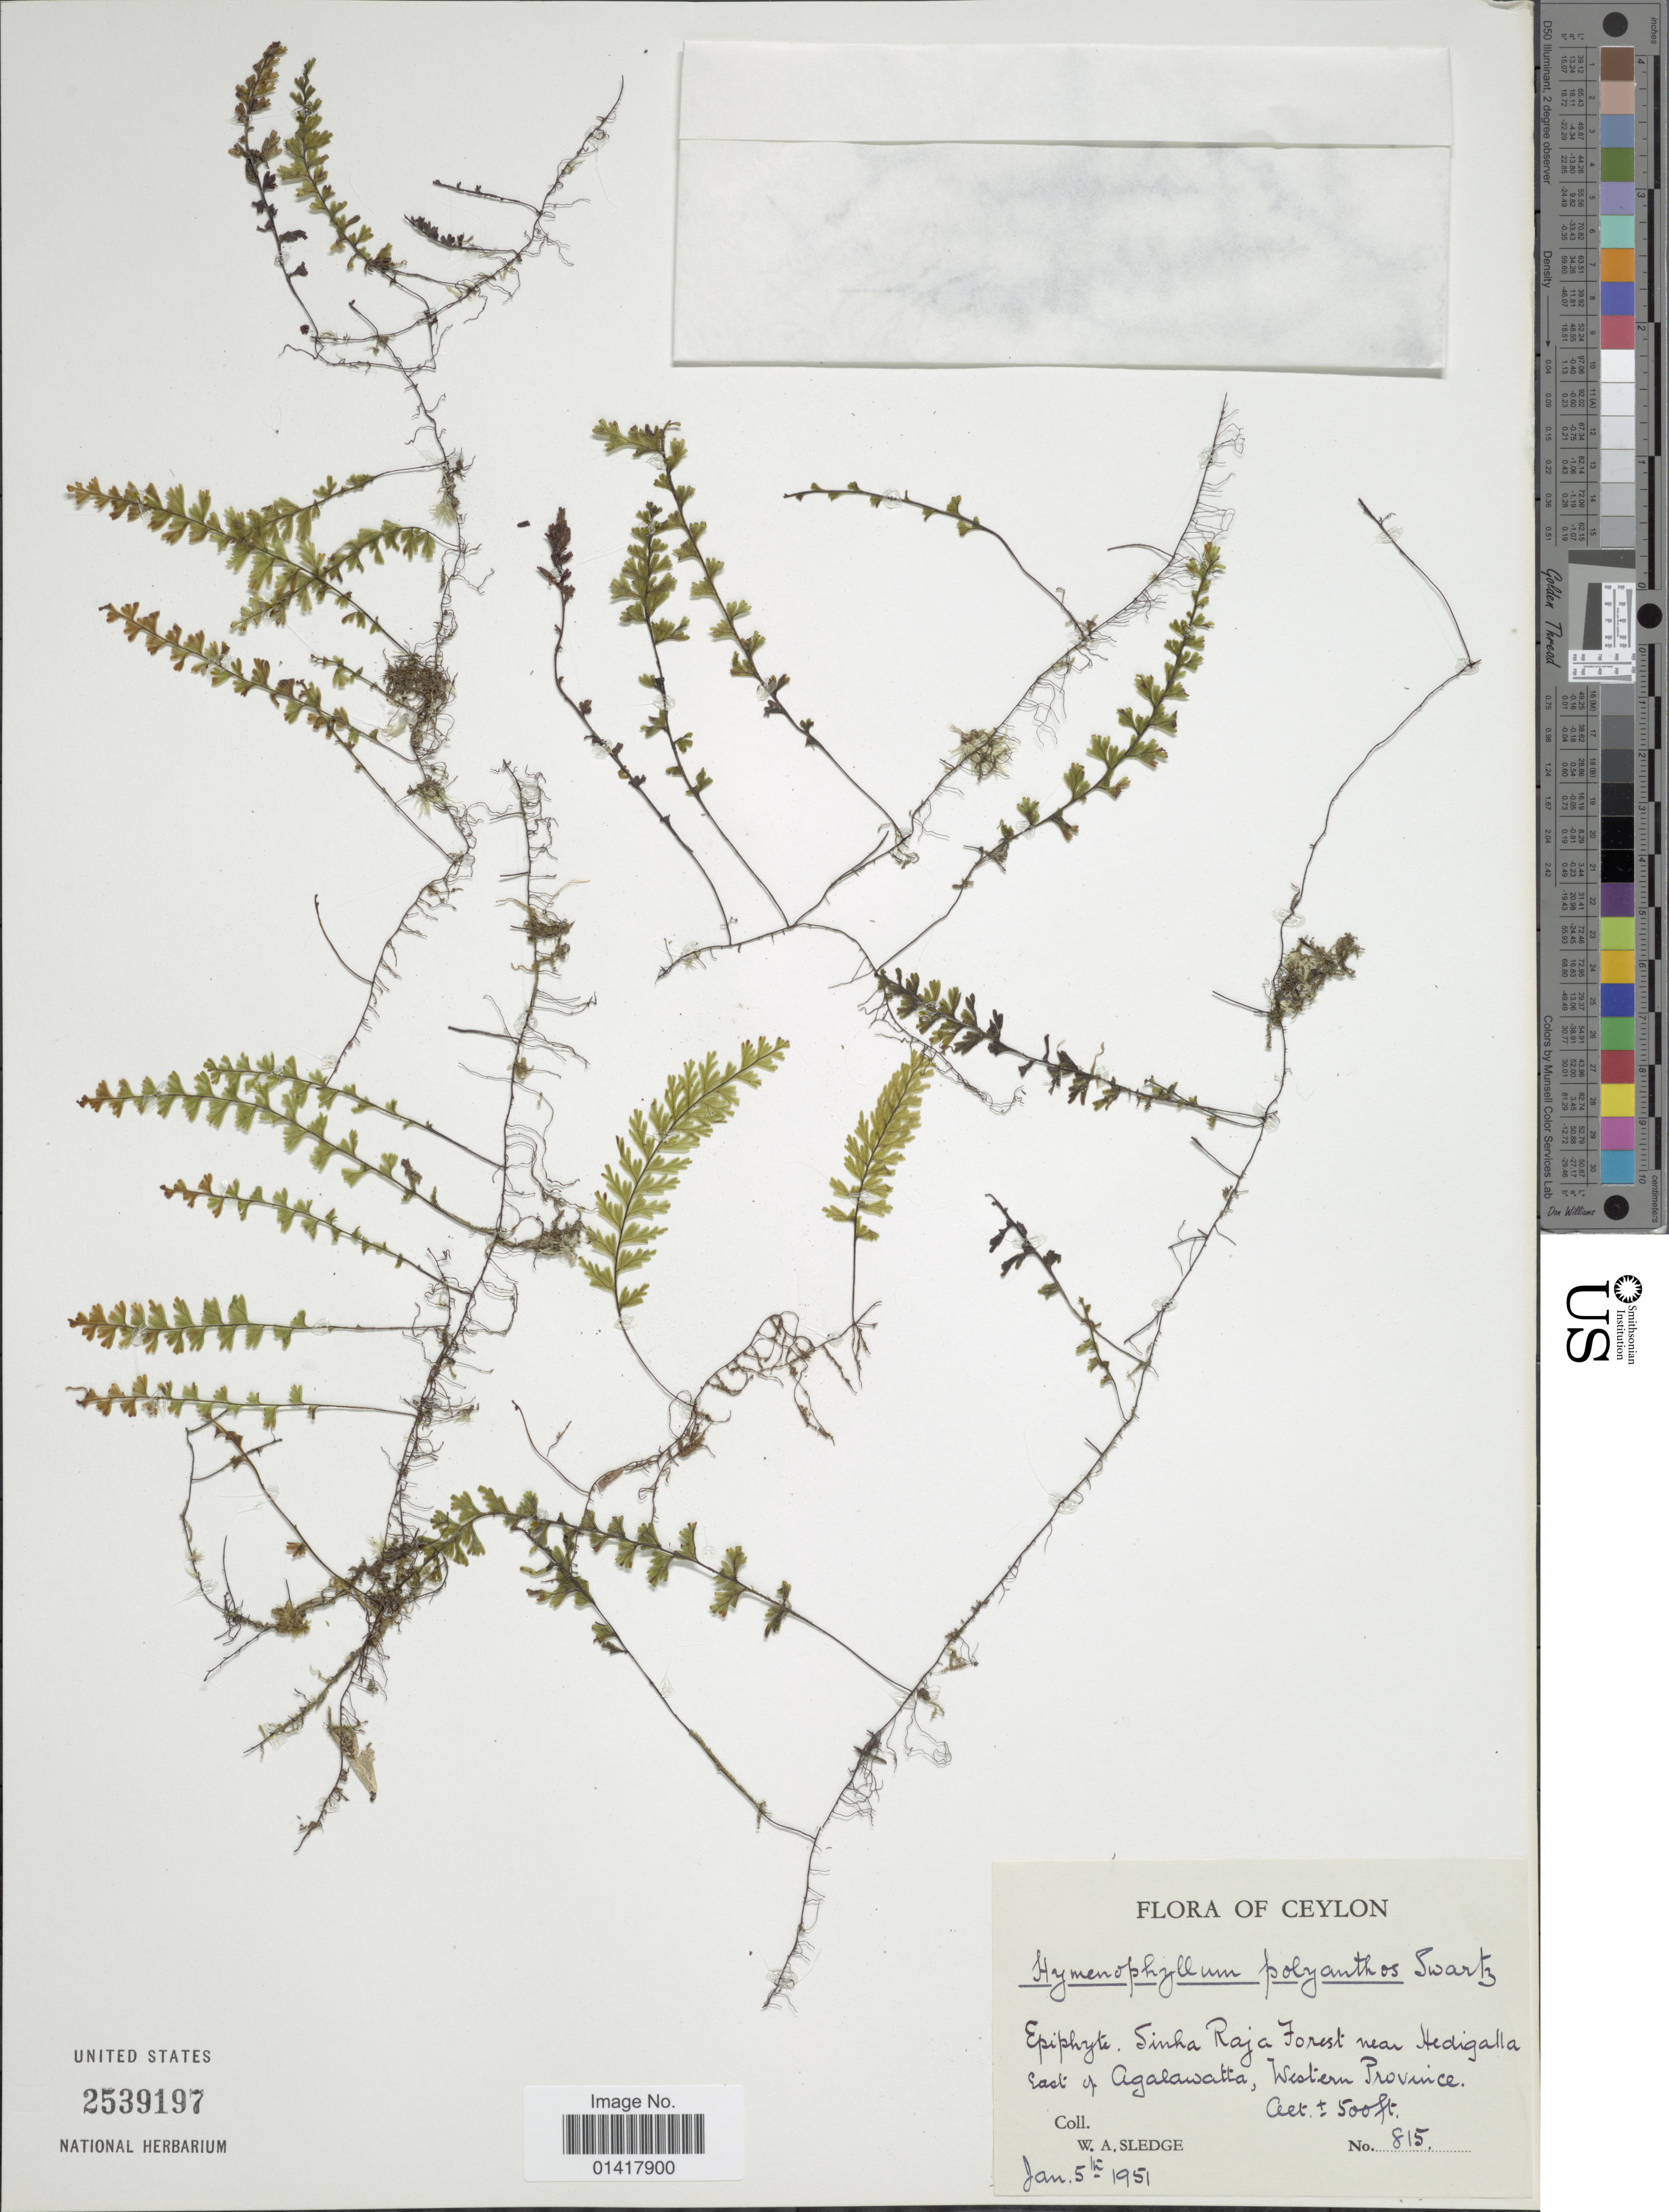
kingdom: Plantae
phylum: Tracheophyta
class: Polypodiopsida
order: Hymenophyllales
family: Hymenophyllaceae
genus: Hymenophyllum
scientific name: Hymenophyllum polyanthos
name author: (Sw.) Sw.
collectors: W. A. Sledge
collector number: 815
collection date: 1951-01-05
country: Sri Lanka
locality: Ceylon. Epiphyte Sinha Raja Forest near hedigalla East of Agalawatta, Western Province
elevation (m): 152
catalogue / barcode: US 2539197